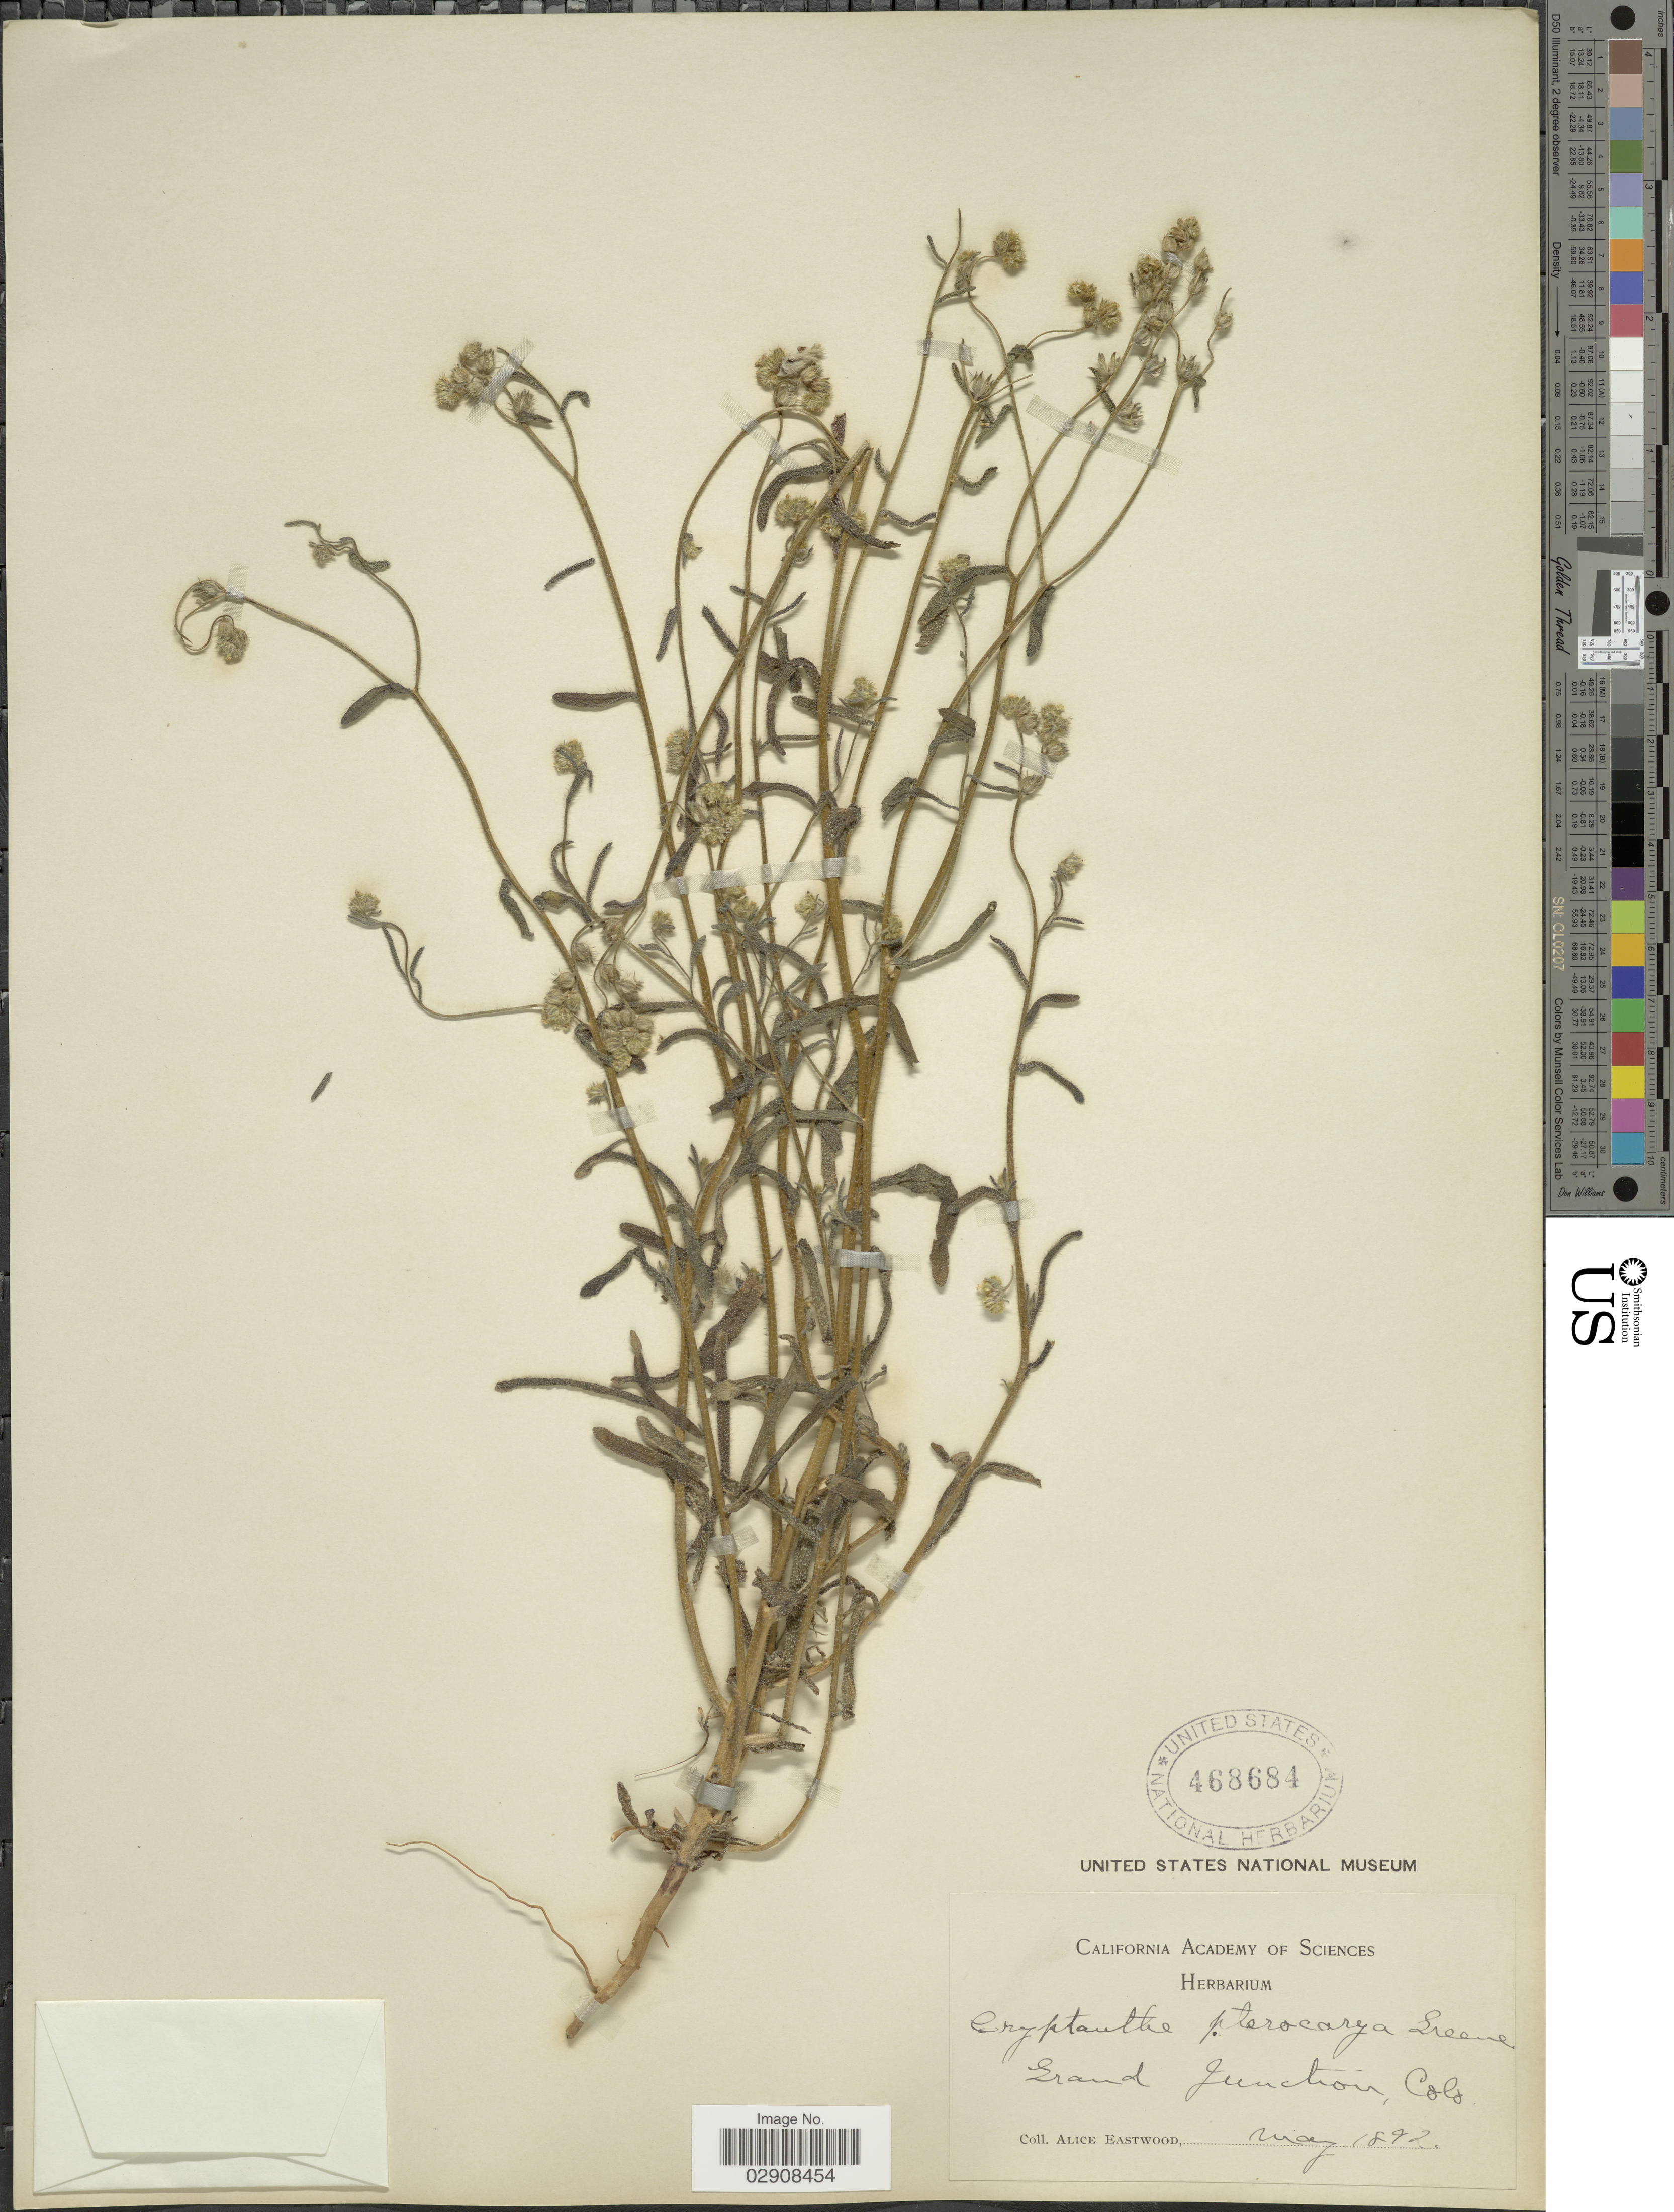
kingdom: Plantae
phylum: Tracheophyta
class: Magnoliopsida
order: Boraginales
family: Boraginaceae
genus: Cryptantha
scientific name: Cryptantha pterocarya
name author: (Torr.) Greene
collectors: A. Eastwood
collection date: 1892-05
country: United States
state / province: Colorado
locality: Grand Junction.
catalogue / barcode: US 468684